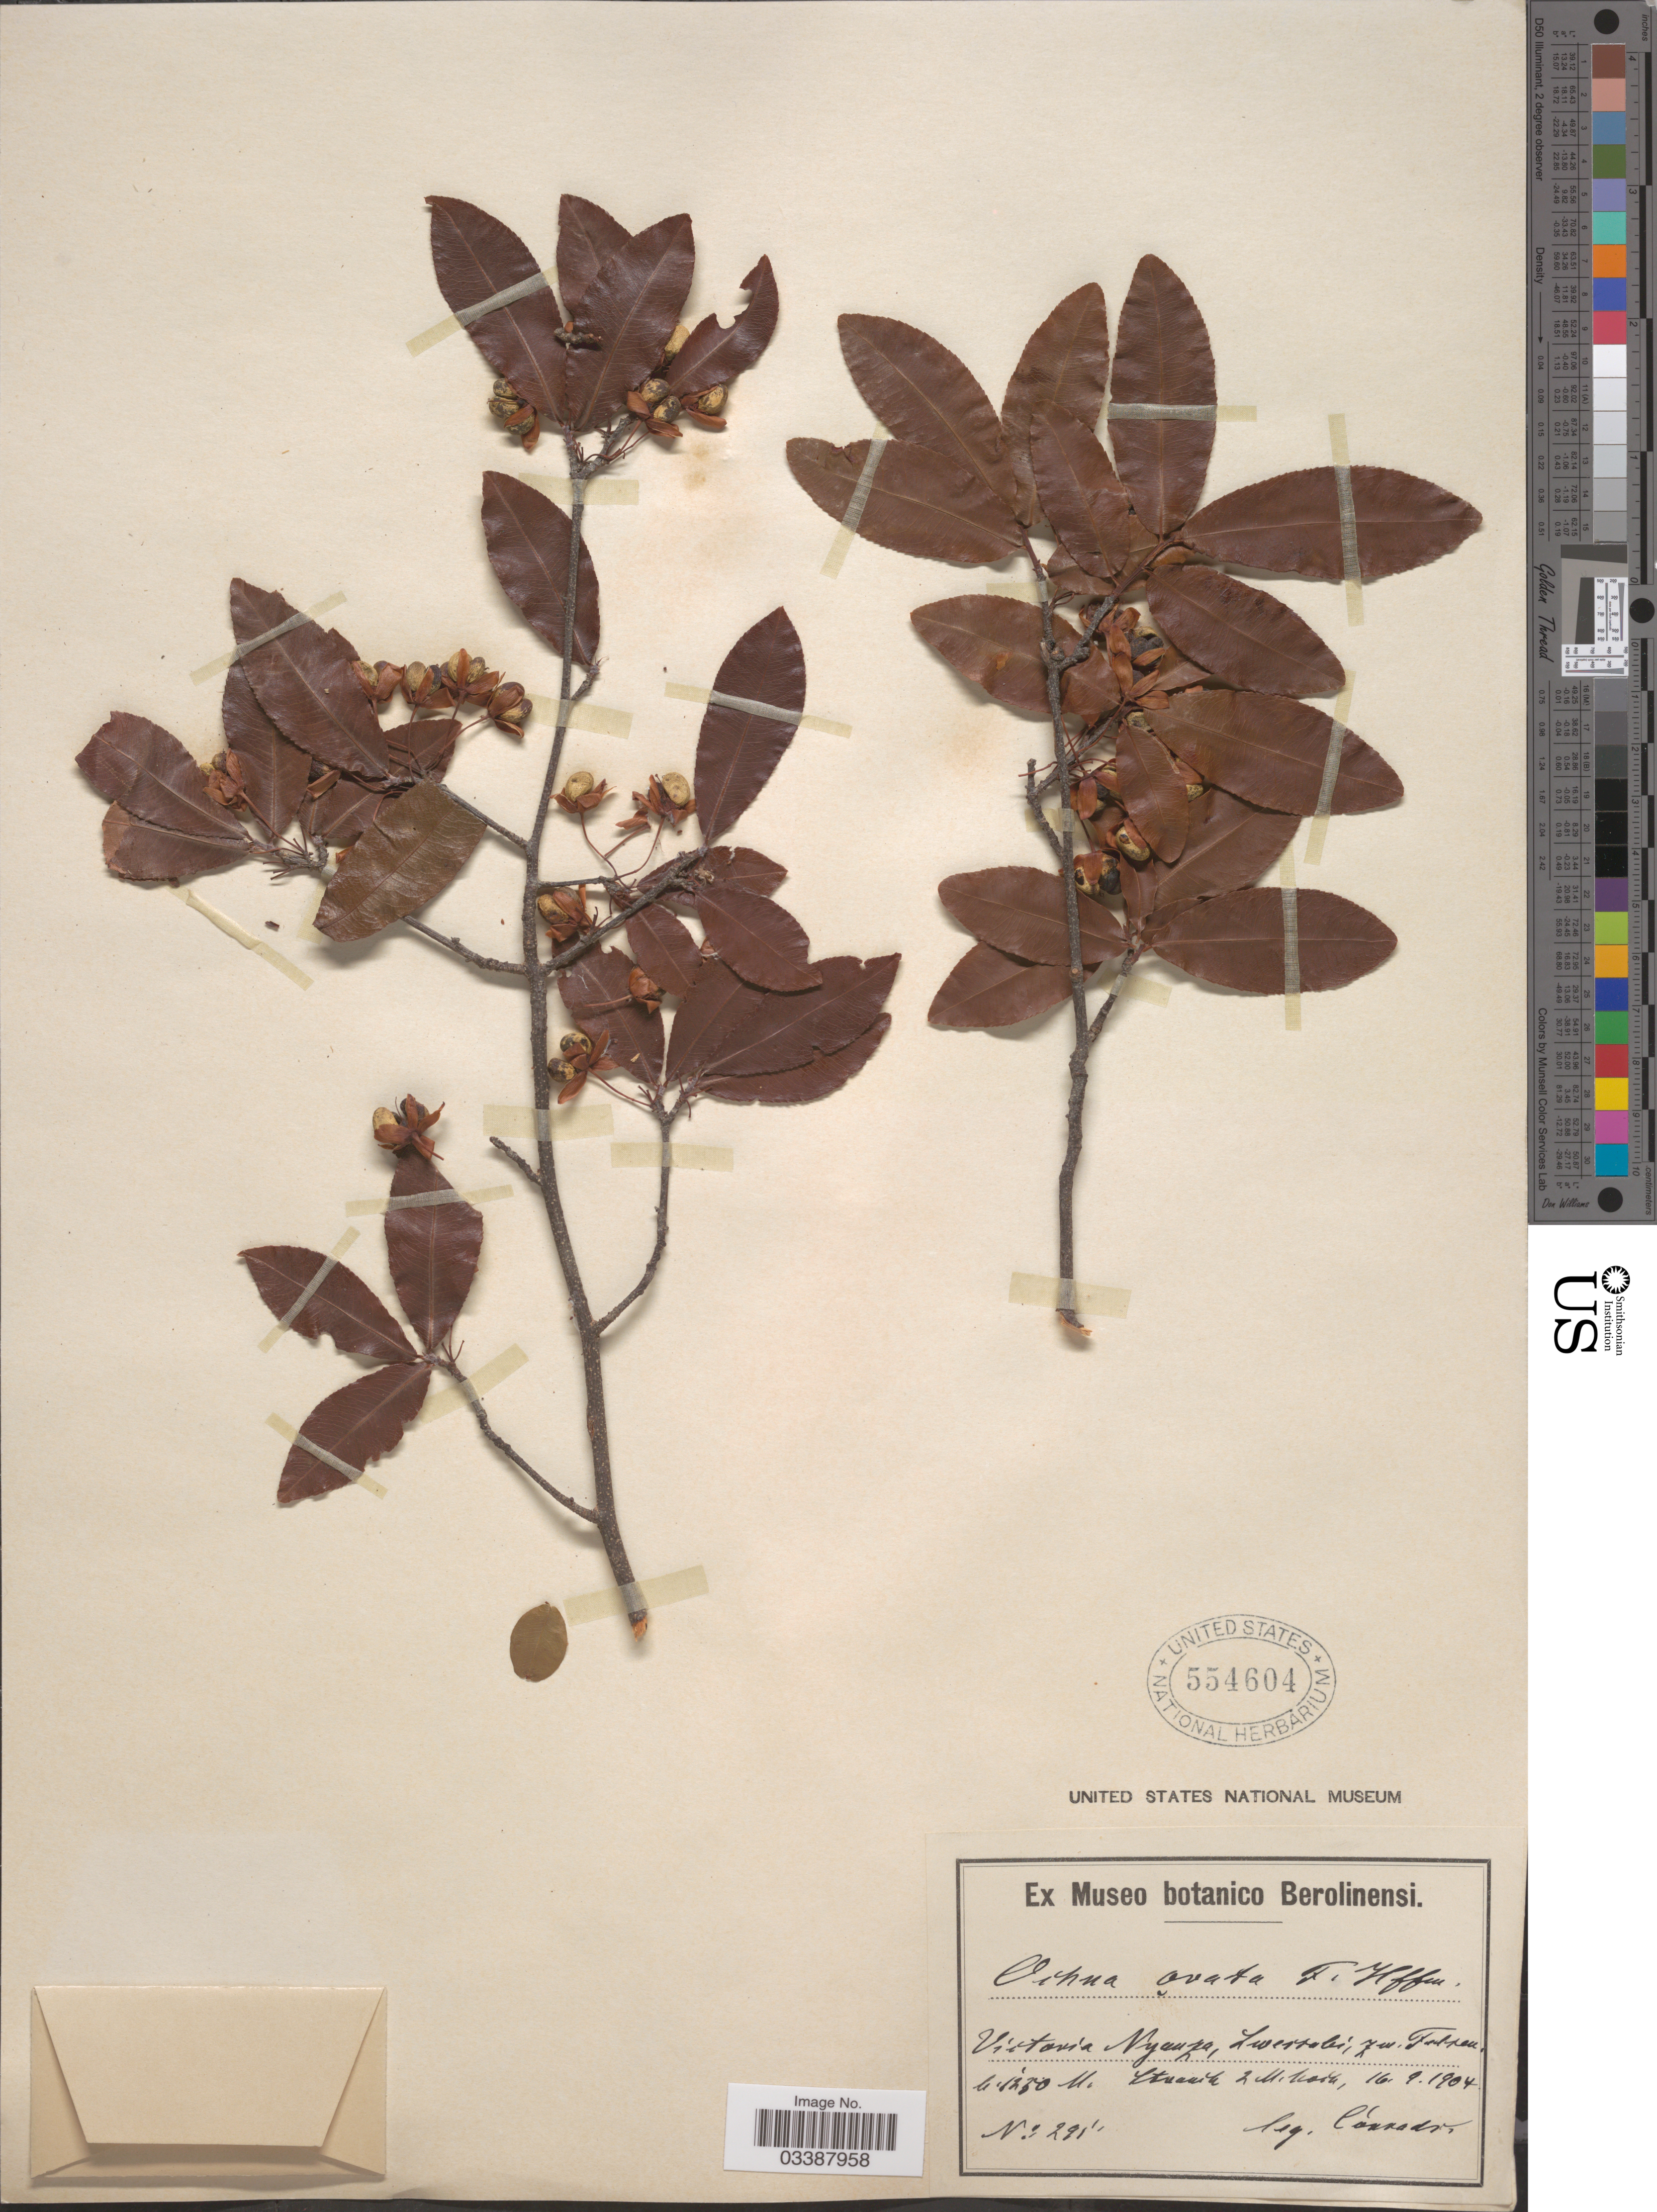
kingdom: Plantae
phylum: Tracheophyta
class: Magnoliopsida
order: Malpighiales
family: Ochnaceae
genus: Ochna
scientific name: Ochna ovata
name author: F. Hoffm.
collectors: Conradt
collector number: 291*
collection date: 1904-09-16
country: Kenya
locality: Victoria Nyanza, Lwerrales; Zw. Fulsan. Stuanite z. Mikork. [interpreted]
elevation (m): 1250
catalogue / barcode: US 554604